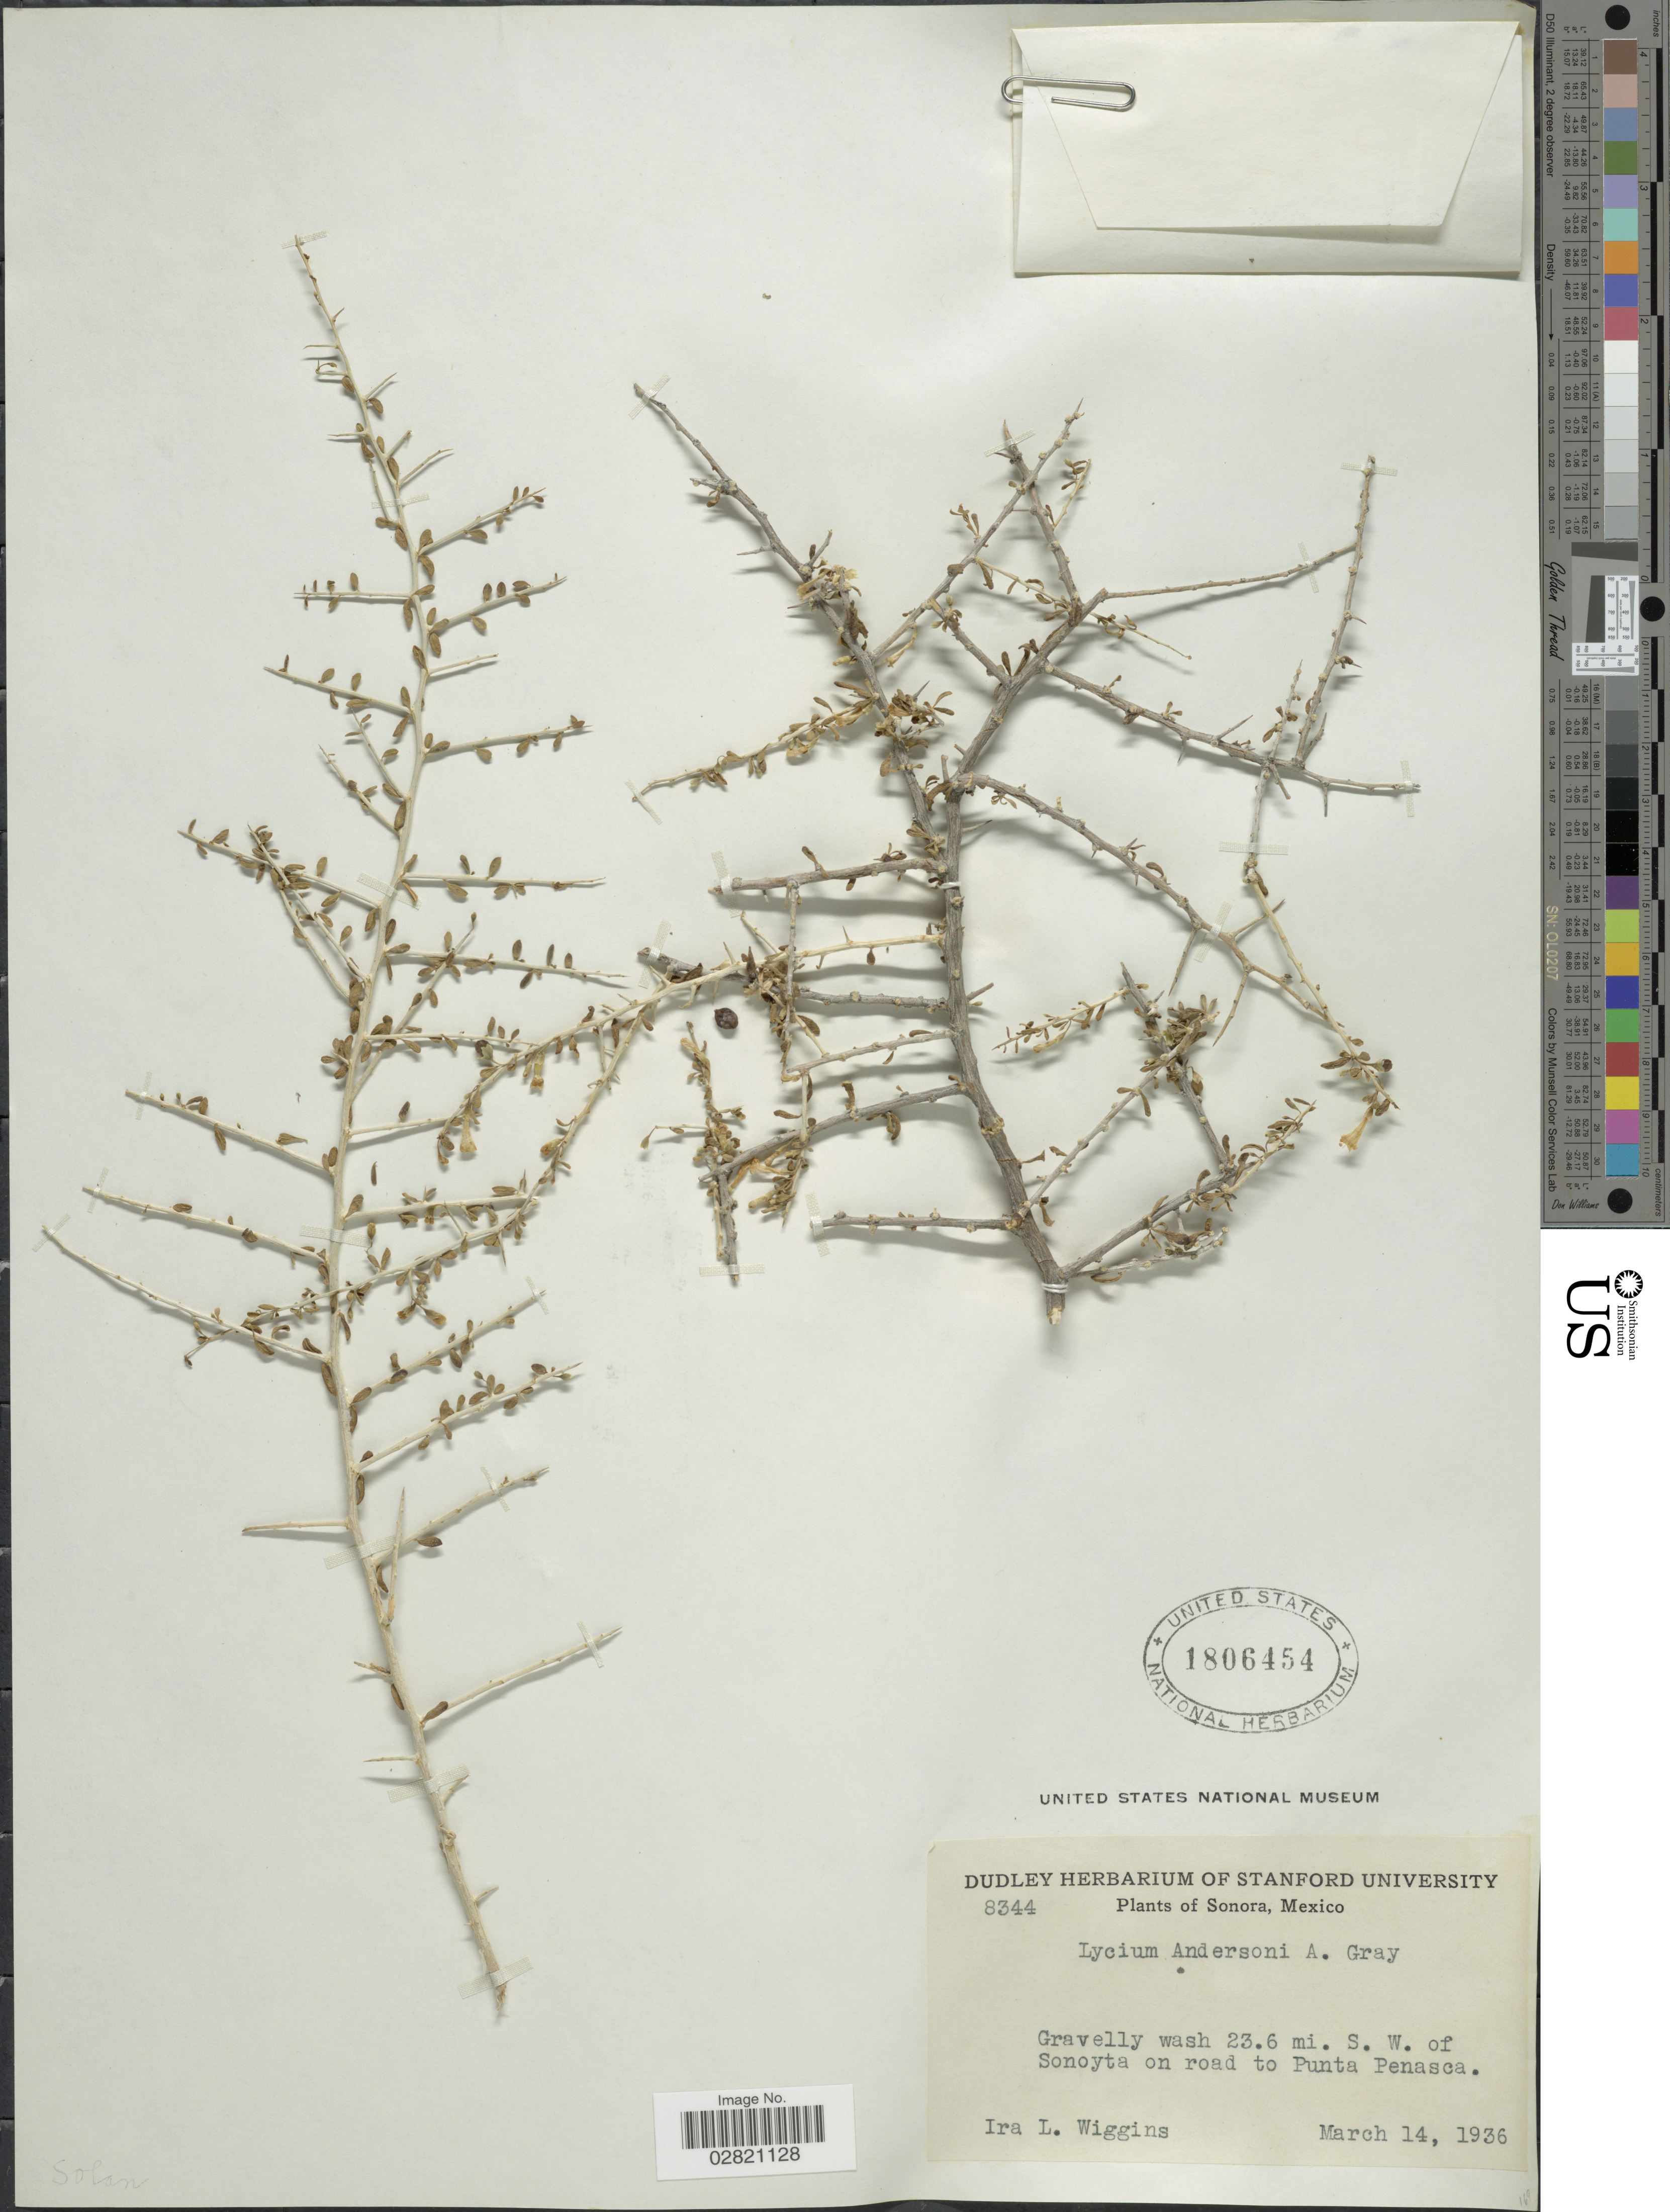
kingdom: Plantae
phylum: Tracheophyta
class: Magnoliopsida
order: Solanales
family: Solanaceae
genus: Lycium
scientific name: Lycium andersonii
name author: A. Gray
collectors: I. L. Wiggins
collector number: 8344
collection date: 1936-03-14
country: Mexico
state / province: Sonora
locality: Gravelly wash 23.6 mi. S.W. of Sonoyta on road to Punta Penasca.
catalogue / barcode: US 1806454